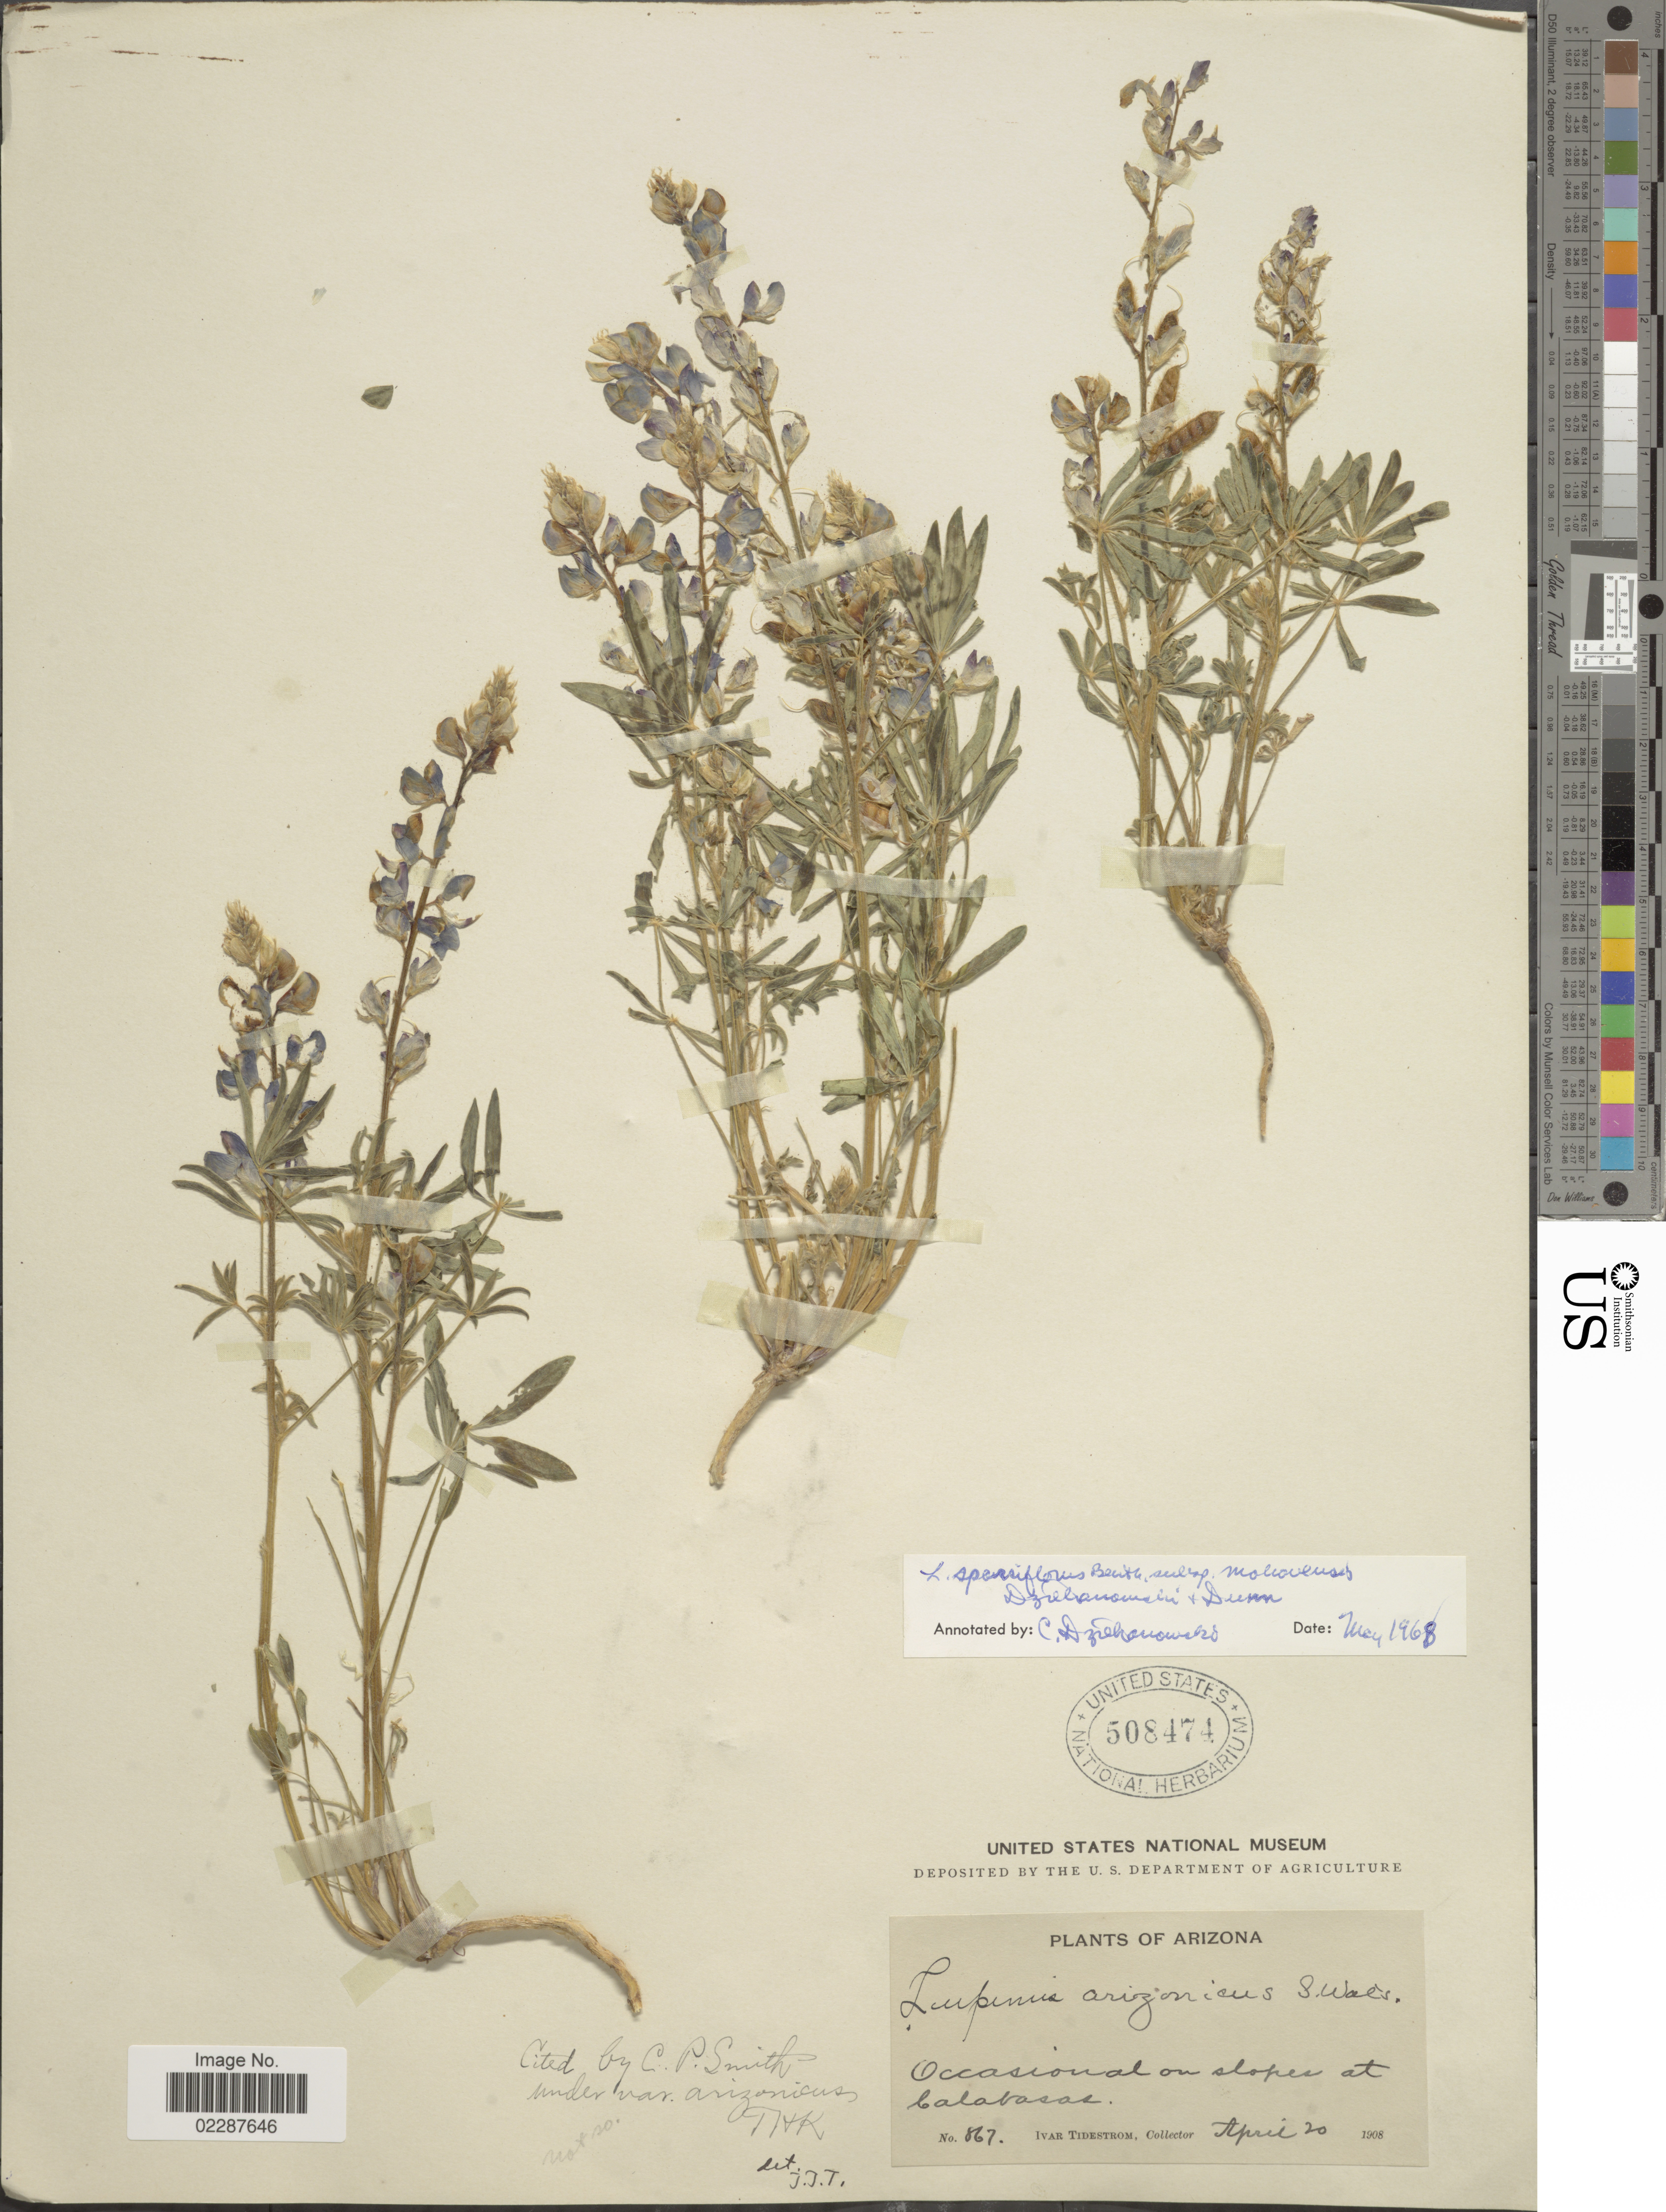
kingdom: Plantae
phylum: Tracheophyta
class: Magnoliopsida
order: Fabales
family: Fabaceae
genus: Lupinus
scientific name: Lupinus sparsiflorus subsp. mohavensis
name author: Dziekanowski & D.B. Dunn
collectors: I. F. Tidestrom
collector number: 867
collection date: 1908-04-20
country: United States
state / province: Arizona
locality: Occasional on slopes at Calabasas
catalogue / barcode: US 508474